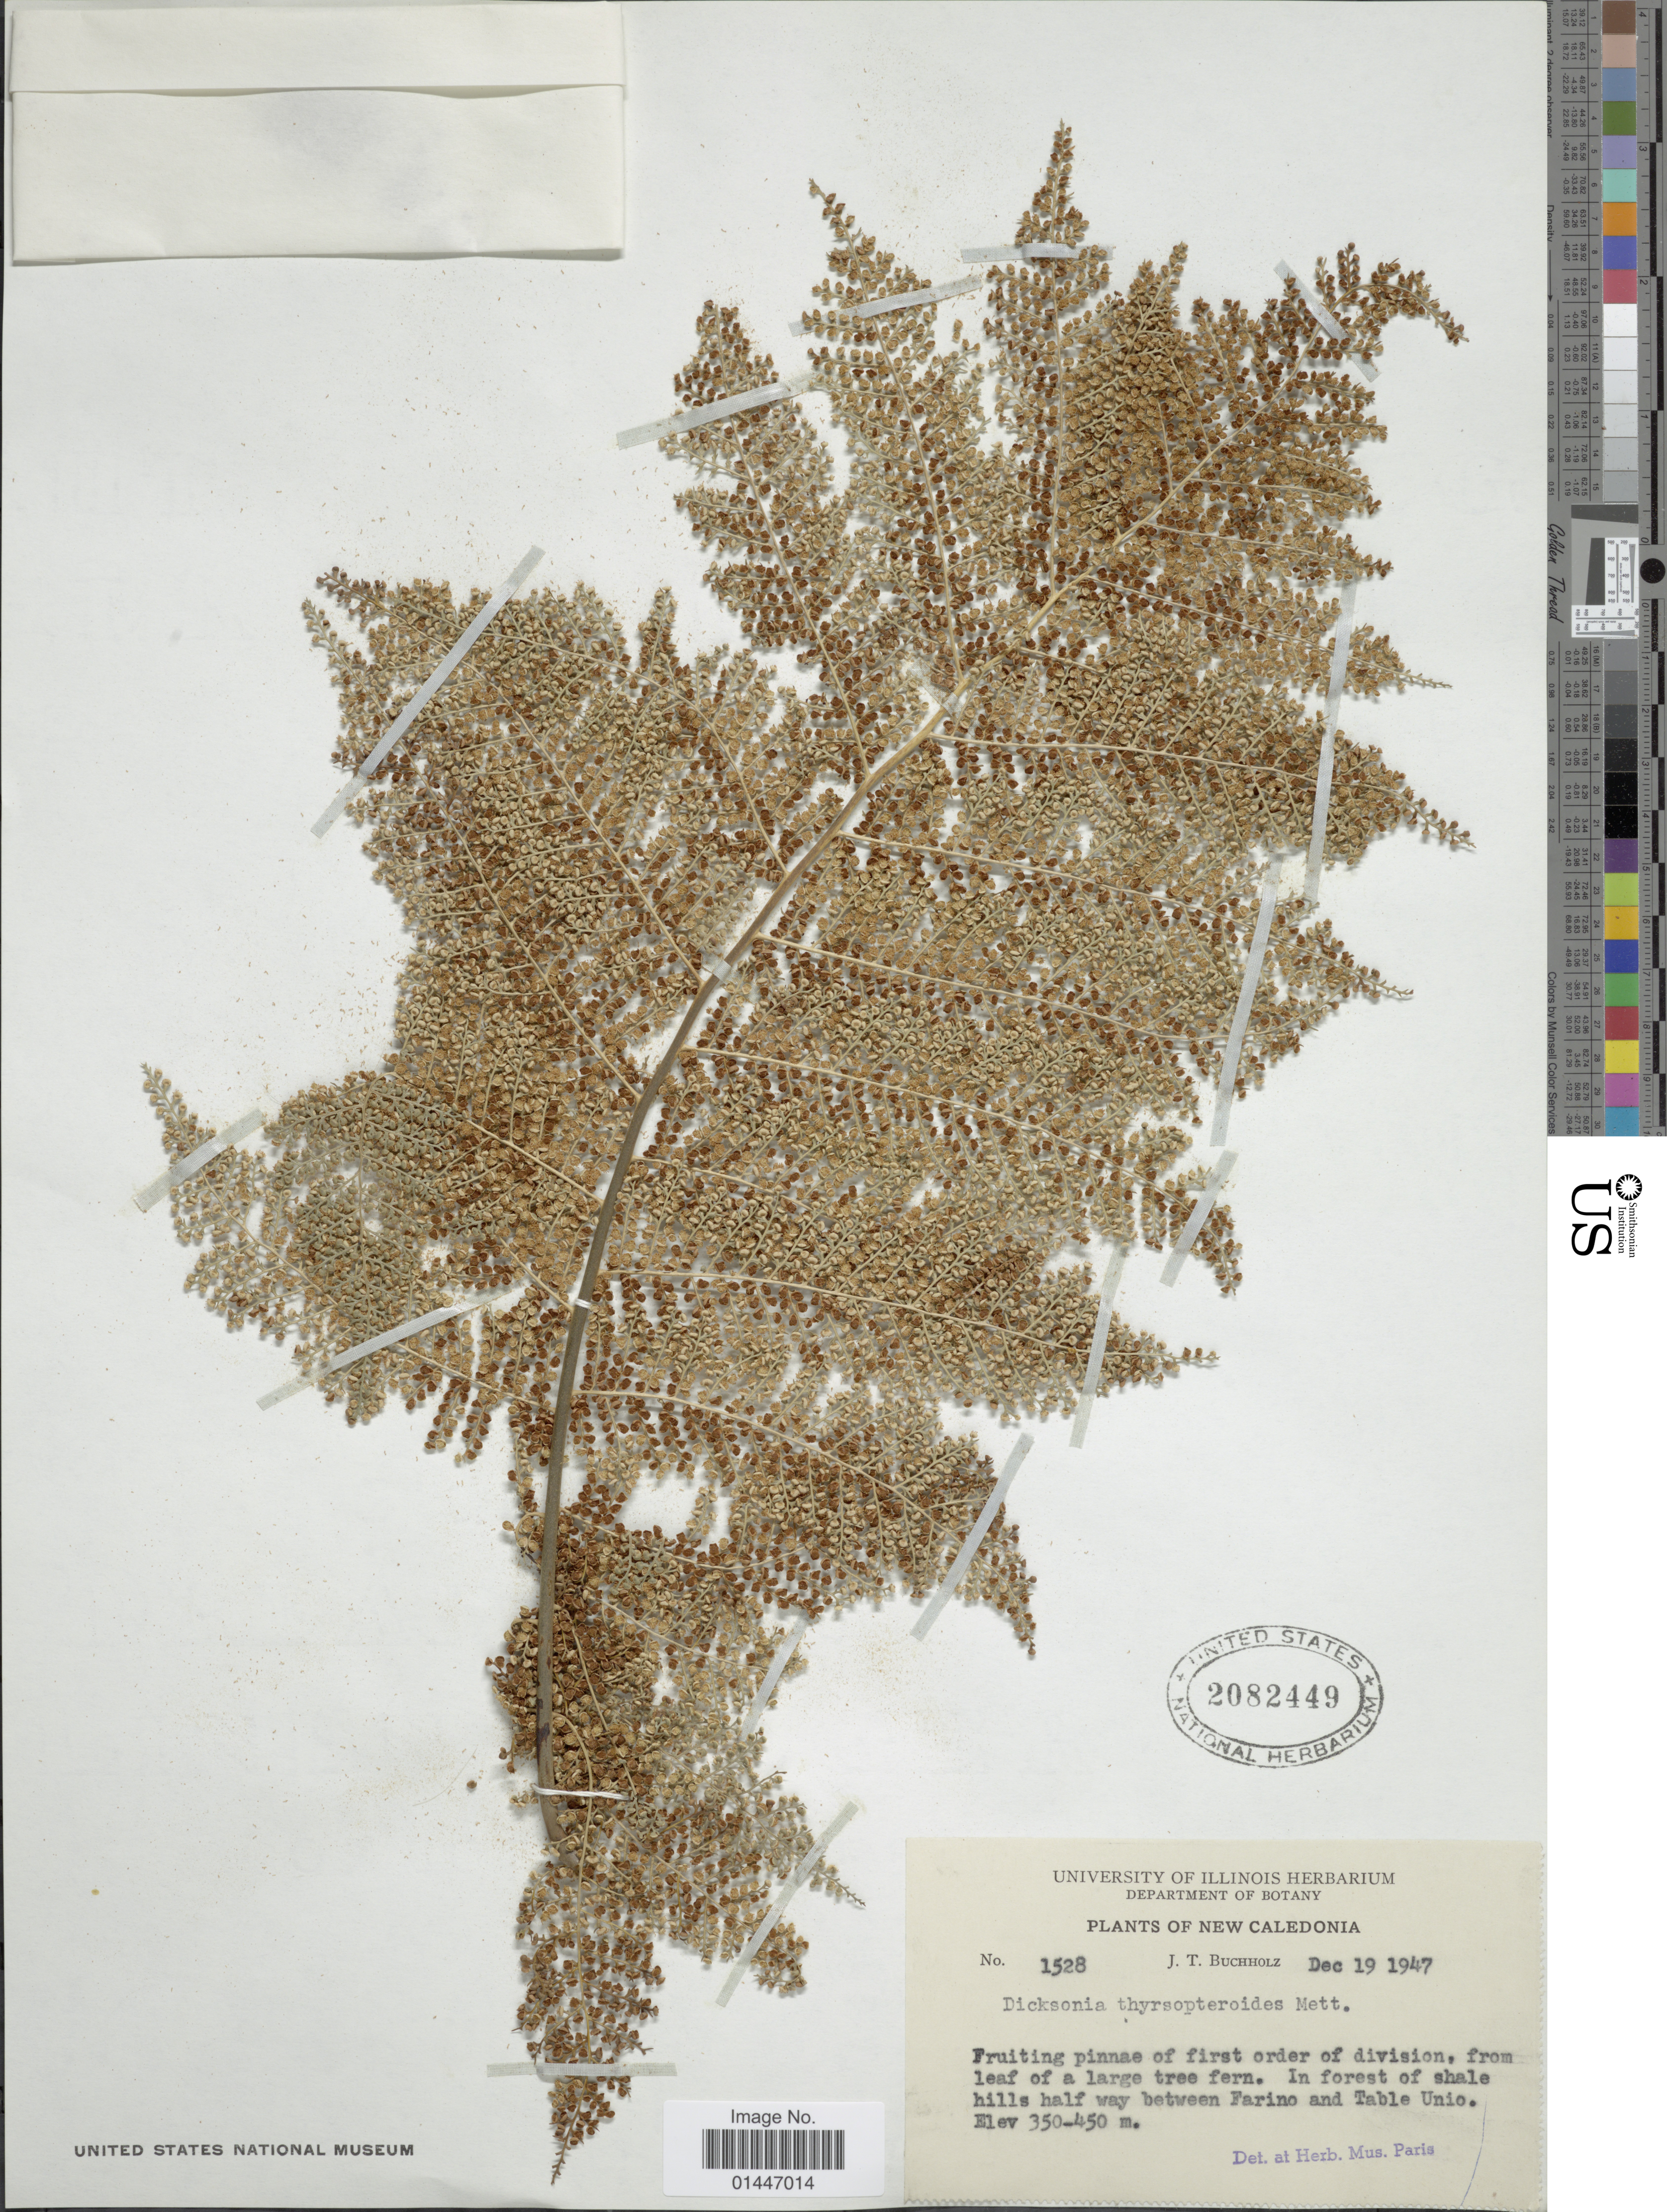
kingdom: Plantae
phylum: Tracheophyta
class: Polypodiopsida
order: Cyatheales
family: Dicksoniaceae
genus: Dicksonia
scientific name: Dicksonia thyrsopteroides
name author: Mett.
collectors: J. T. Buchholz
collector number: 1528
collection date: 1947-12-19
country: New Caledonia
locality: In forest of shale hills half way between Farino and Table Unio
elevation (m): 350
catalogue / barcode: US 2082449